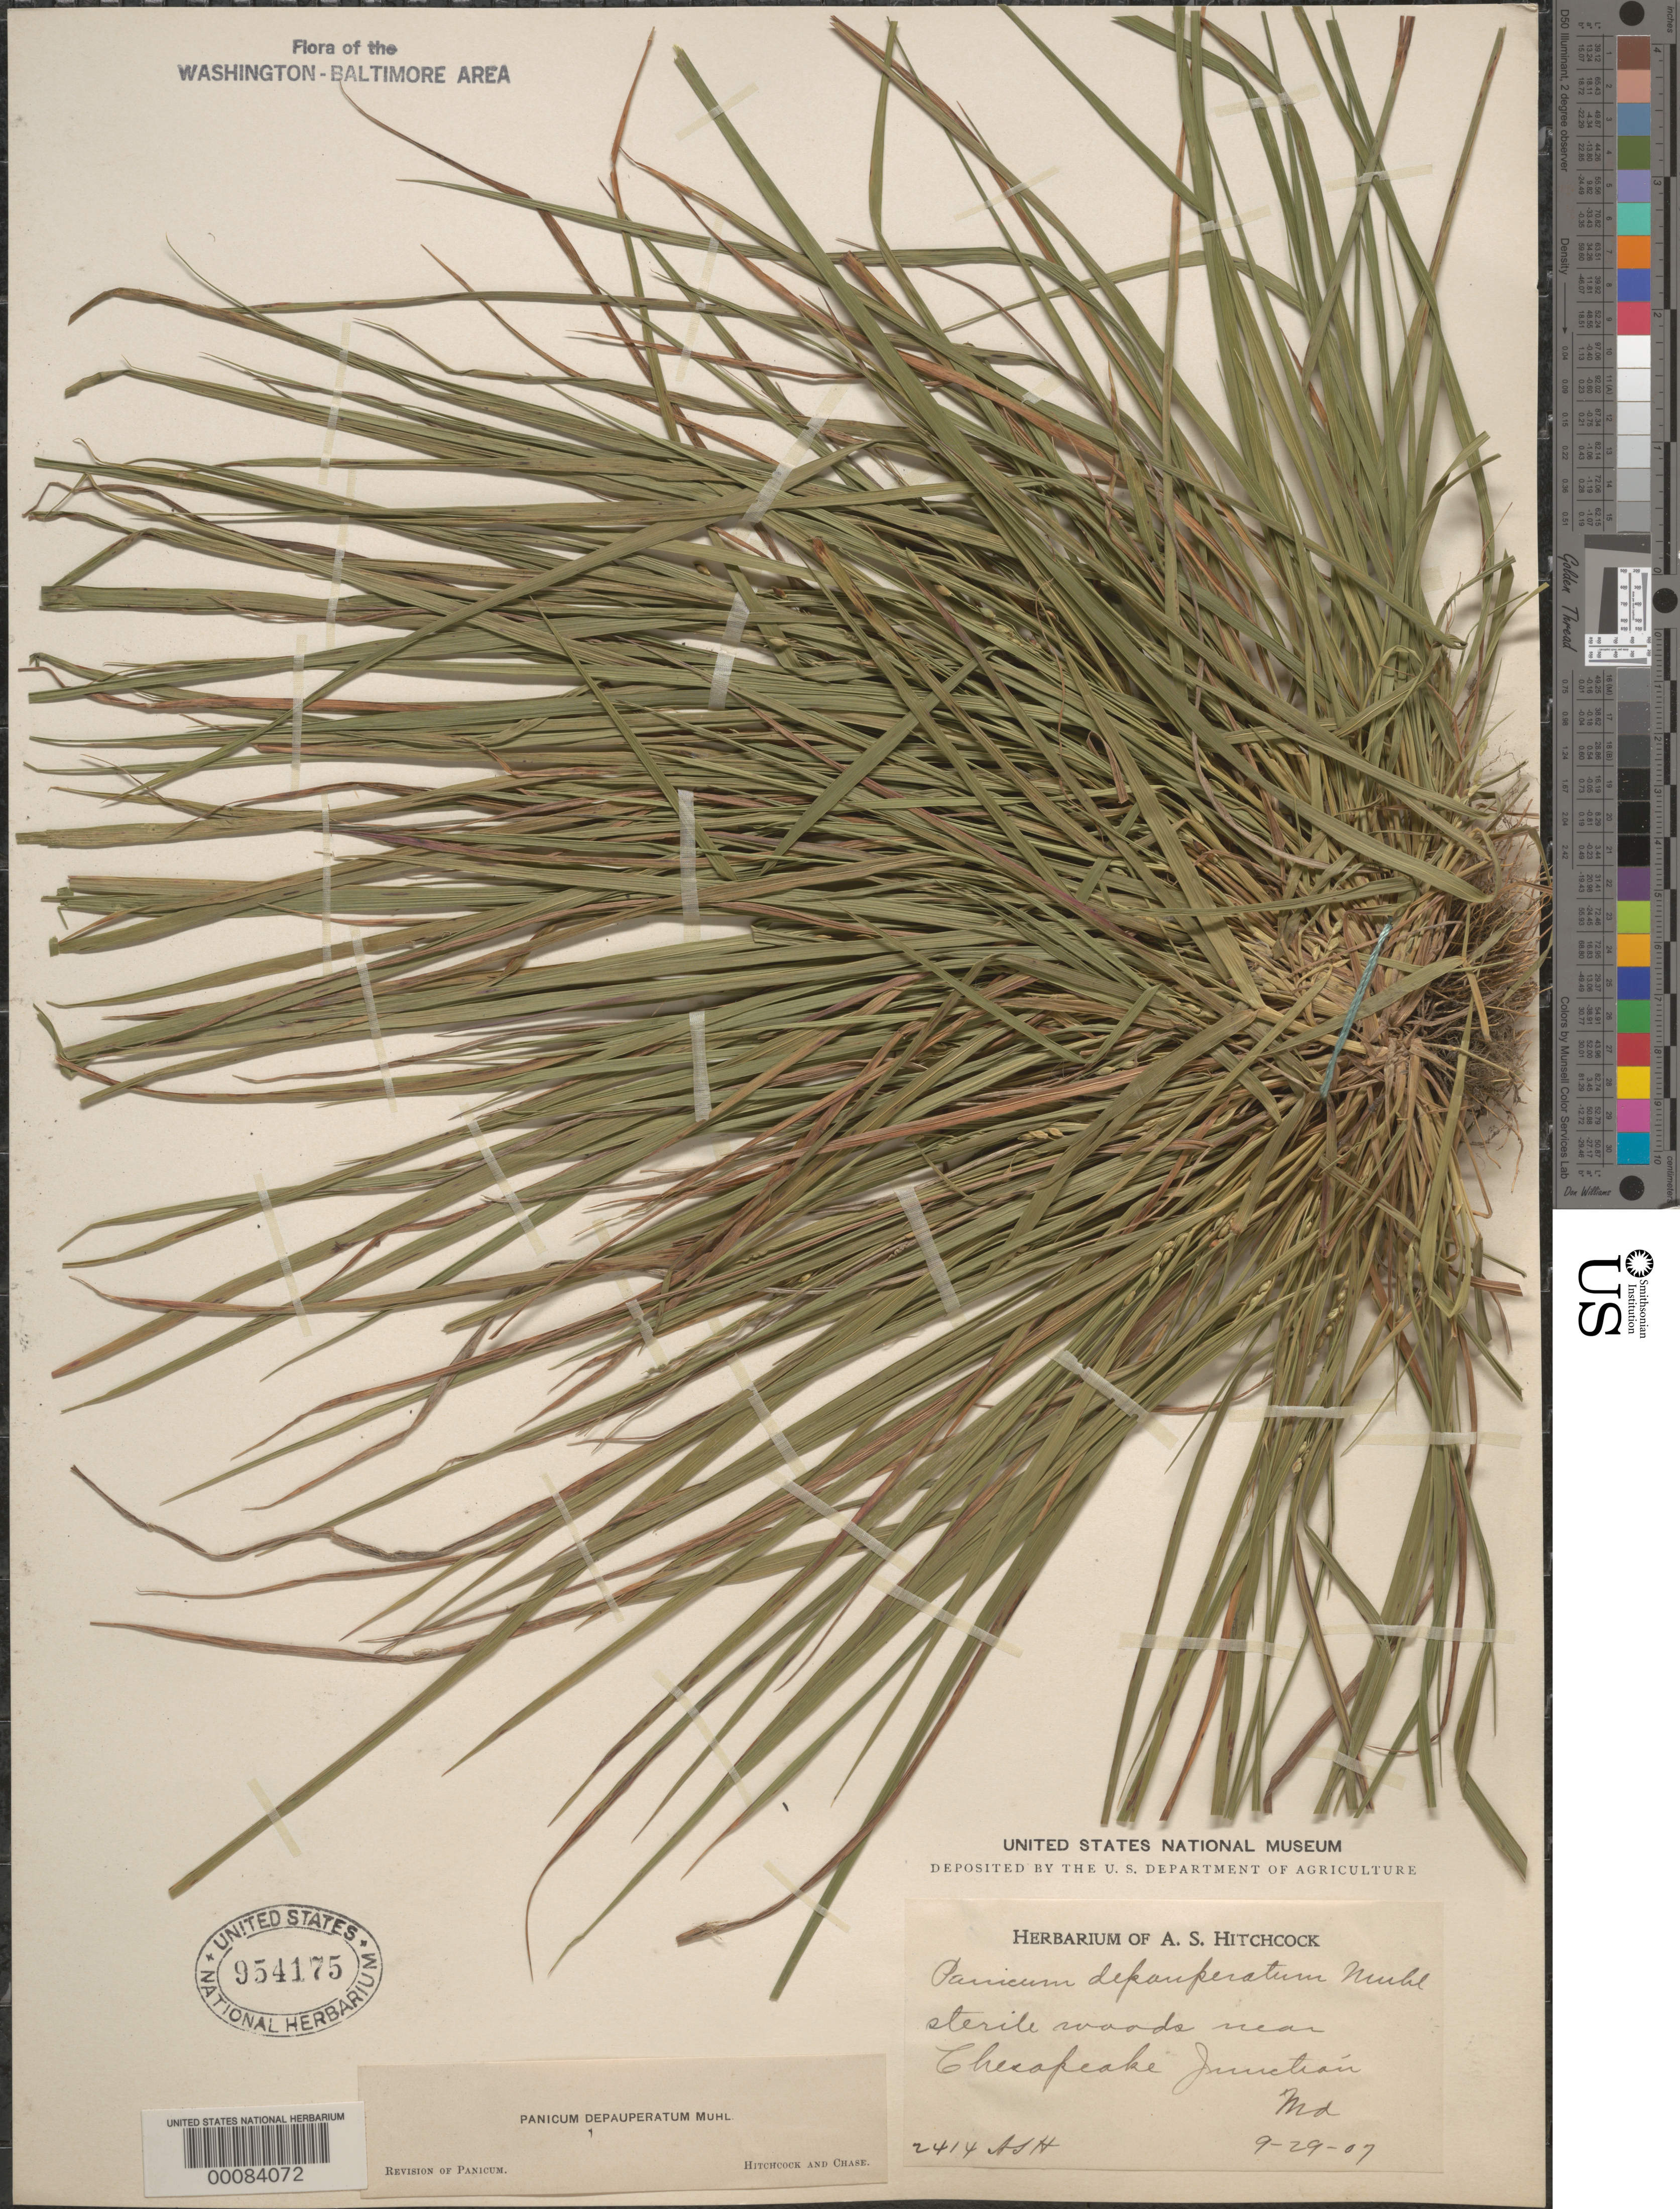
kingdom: Plantae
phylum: Tracheophyta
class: Liliopsida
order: Poales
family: Poaceae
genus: Dichanthelium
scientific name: Dichanthelium depauperatum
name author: (Muhl.) Gould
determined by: Hitchcock, A. S.; Chase, [M.] A.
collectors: A. S. Hitchcock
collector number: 2414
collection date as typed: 29 Sep 1907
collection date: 1907-09-29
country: United States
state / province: Maryland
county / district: Prince George's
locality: Chesapeake Junction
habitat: Sterile woods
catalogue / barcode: US 954175